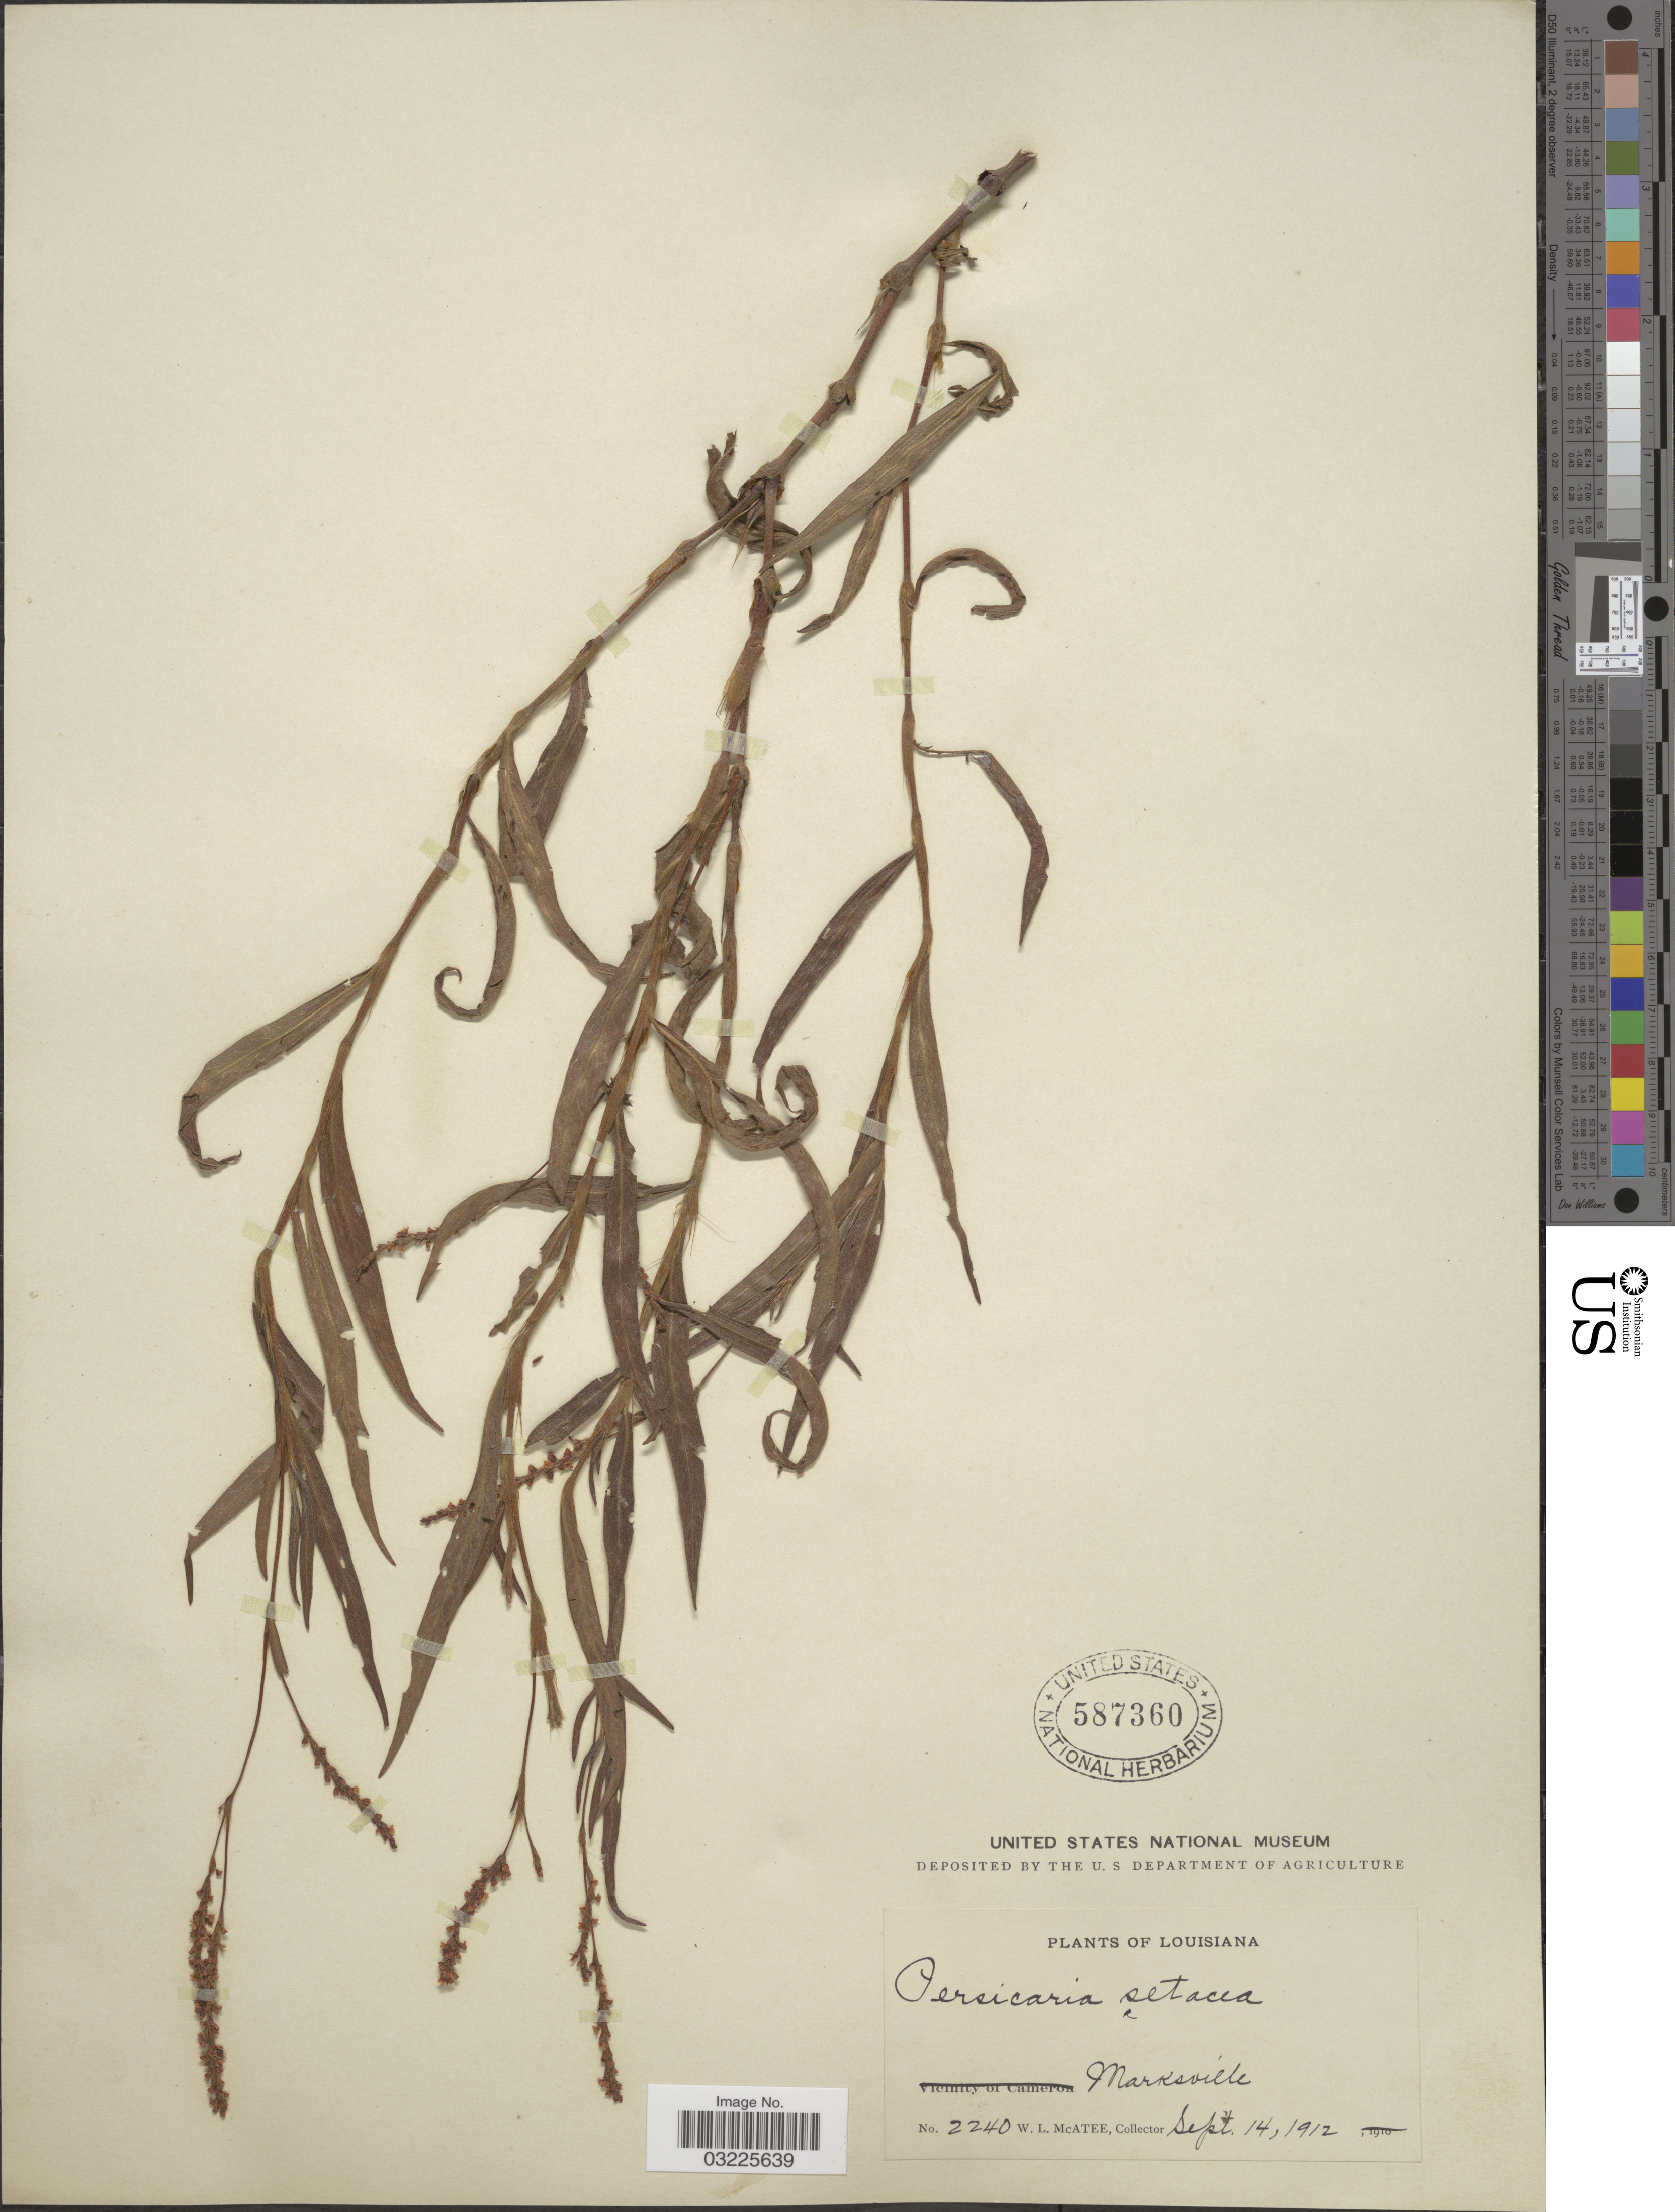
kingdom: Plantae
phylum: Tracheophyta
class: Magnoliopsida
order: Caryophyllales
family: Polygonaceae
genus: Persicaria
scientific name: Persicaria setacea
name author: Small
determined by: Atha, D. E.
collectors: W. McAtee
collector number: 2240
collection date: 1912-09-14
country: United States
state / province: Louisiana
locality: Marksville.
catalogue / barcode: US 587360